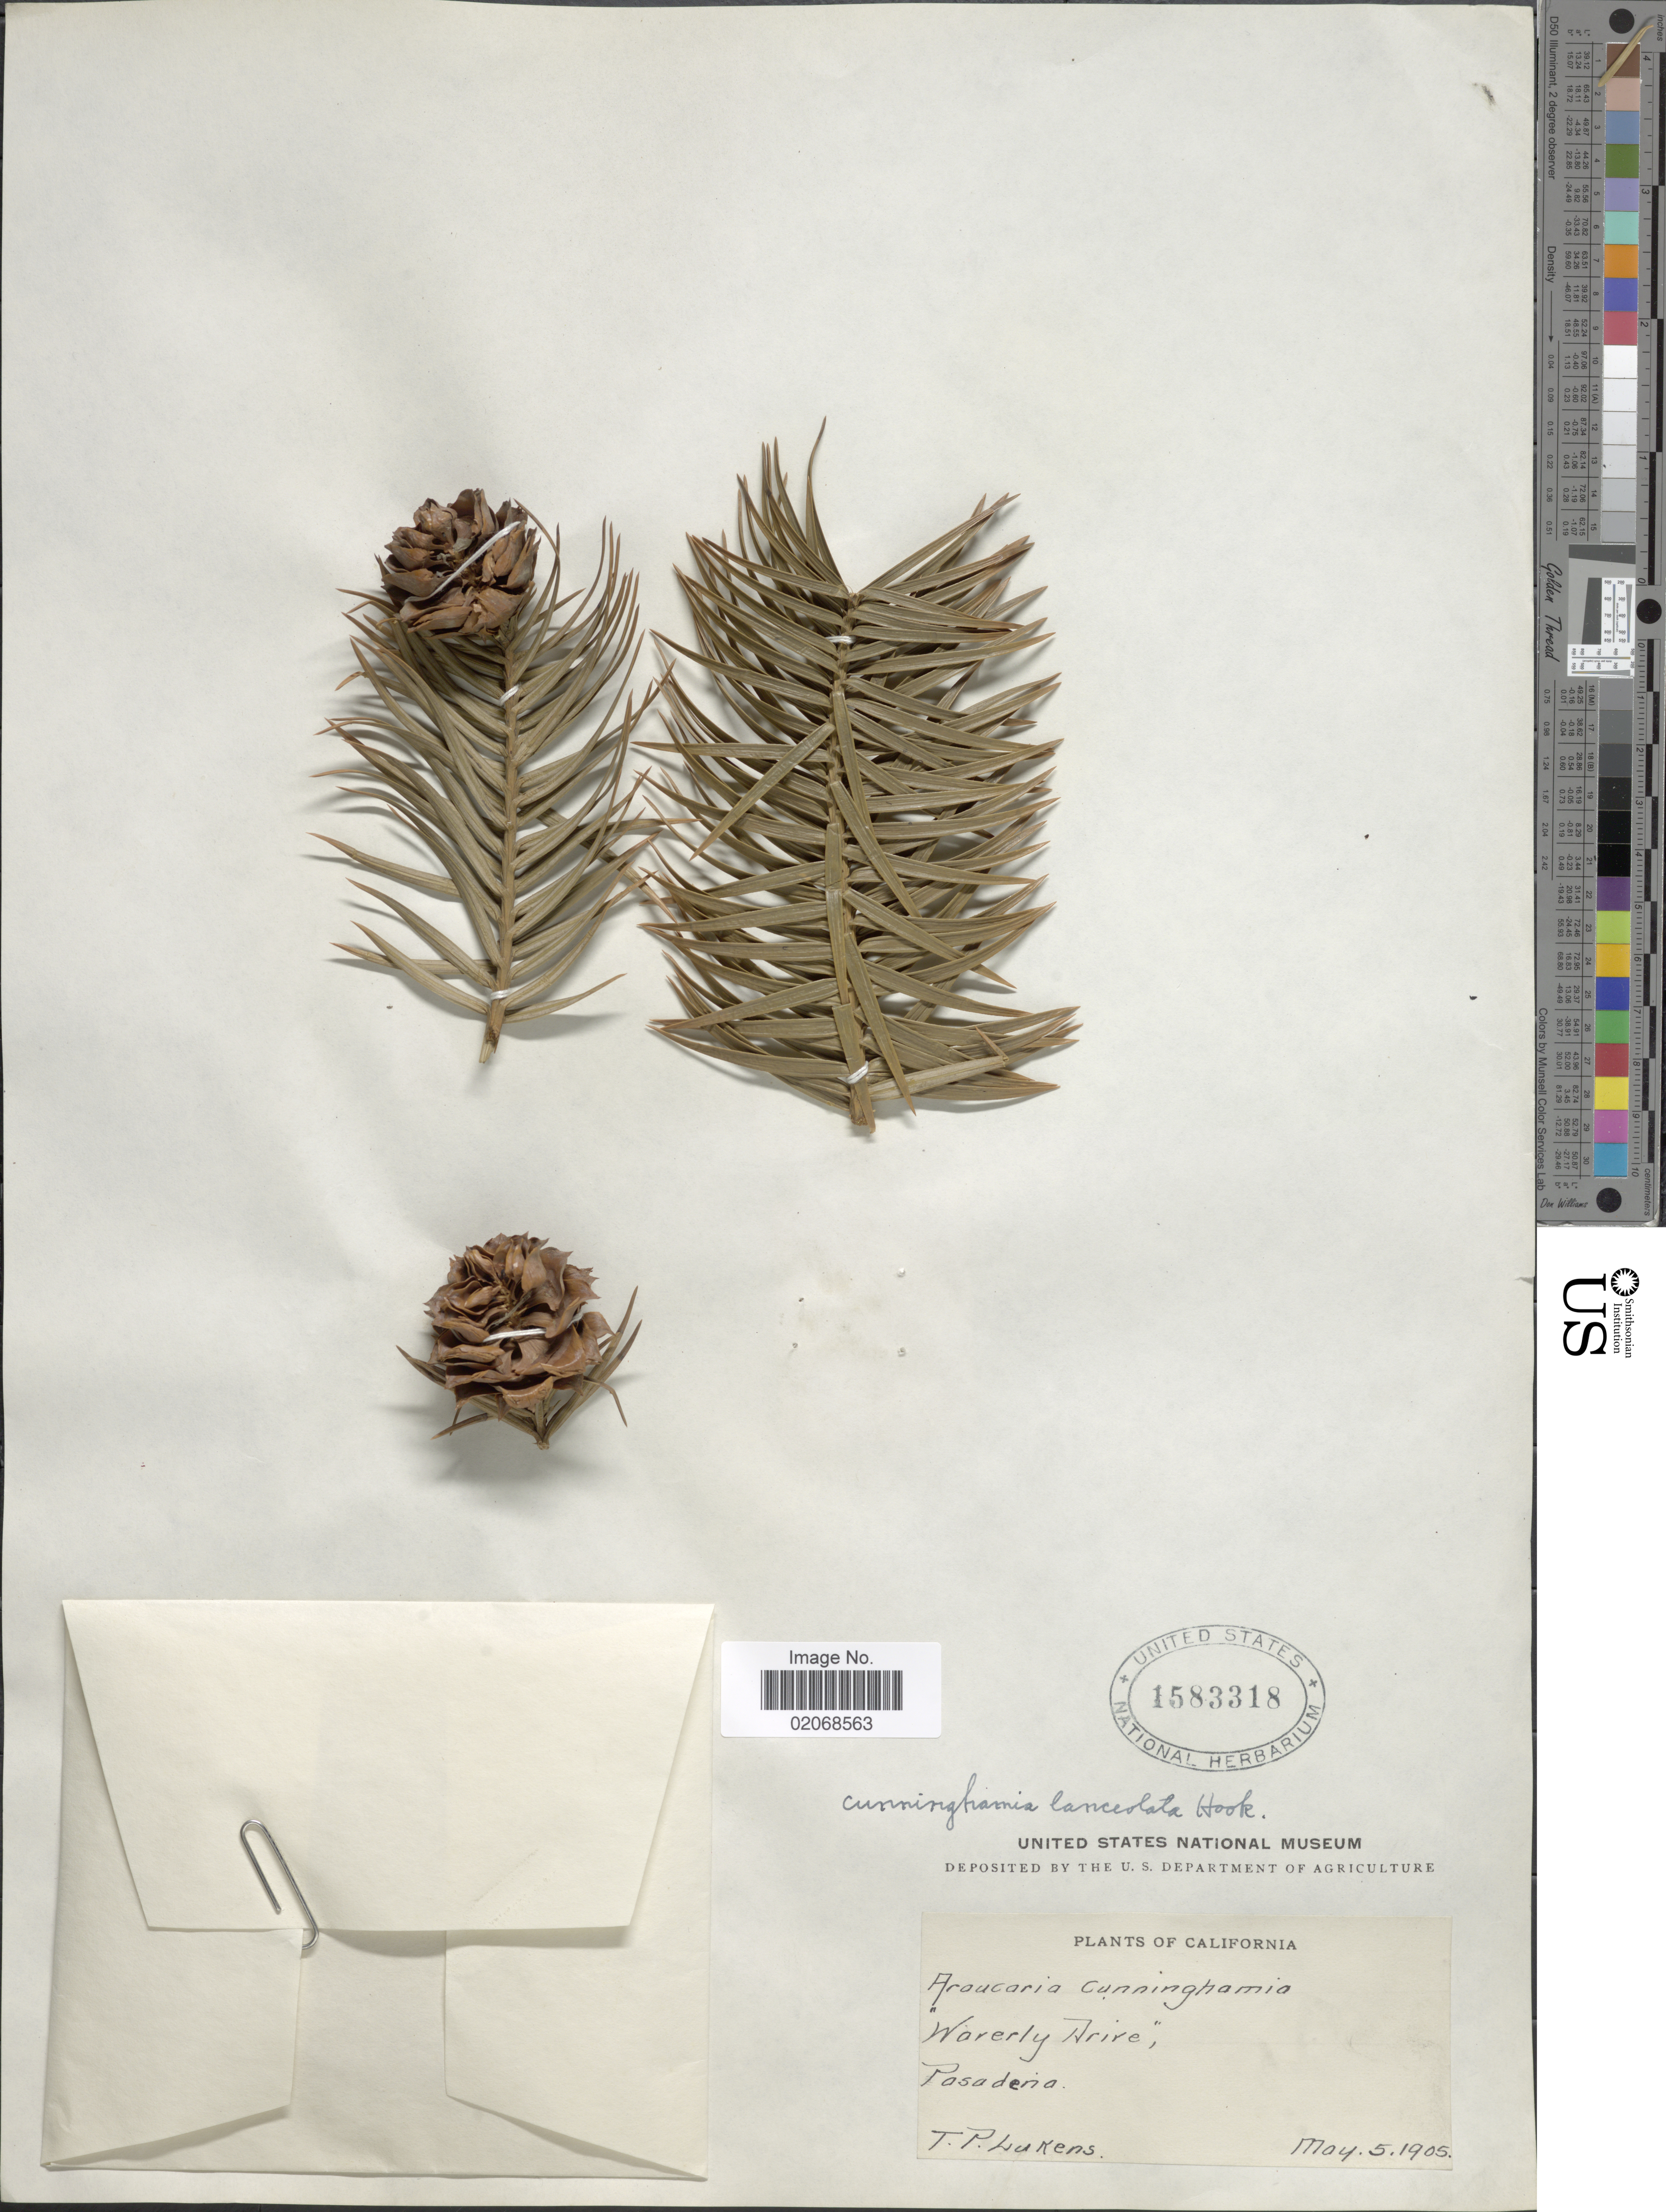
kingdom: Plantae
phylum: Tracheophyta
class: Pinopsida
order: Pinales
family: Cupressaceae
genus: Cunninghamia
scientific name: Cunninghamia lanceolata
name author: (Lamb.) Hook.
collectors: T. Lukens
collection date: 1905-05-05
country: United States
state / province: California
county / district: Los Angeles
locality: Pasadena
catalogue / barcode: US 1583318